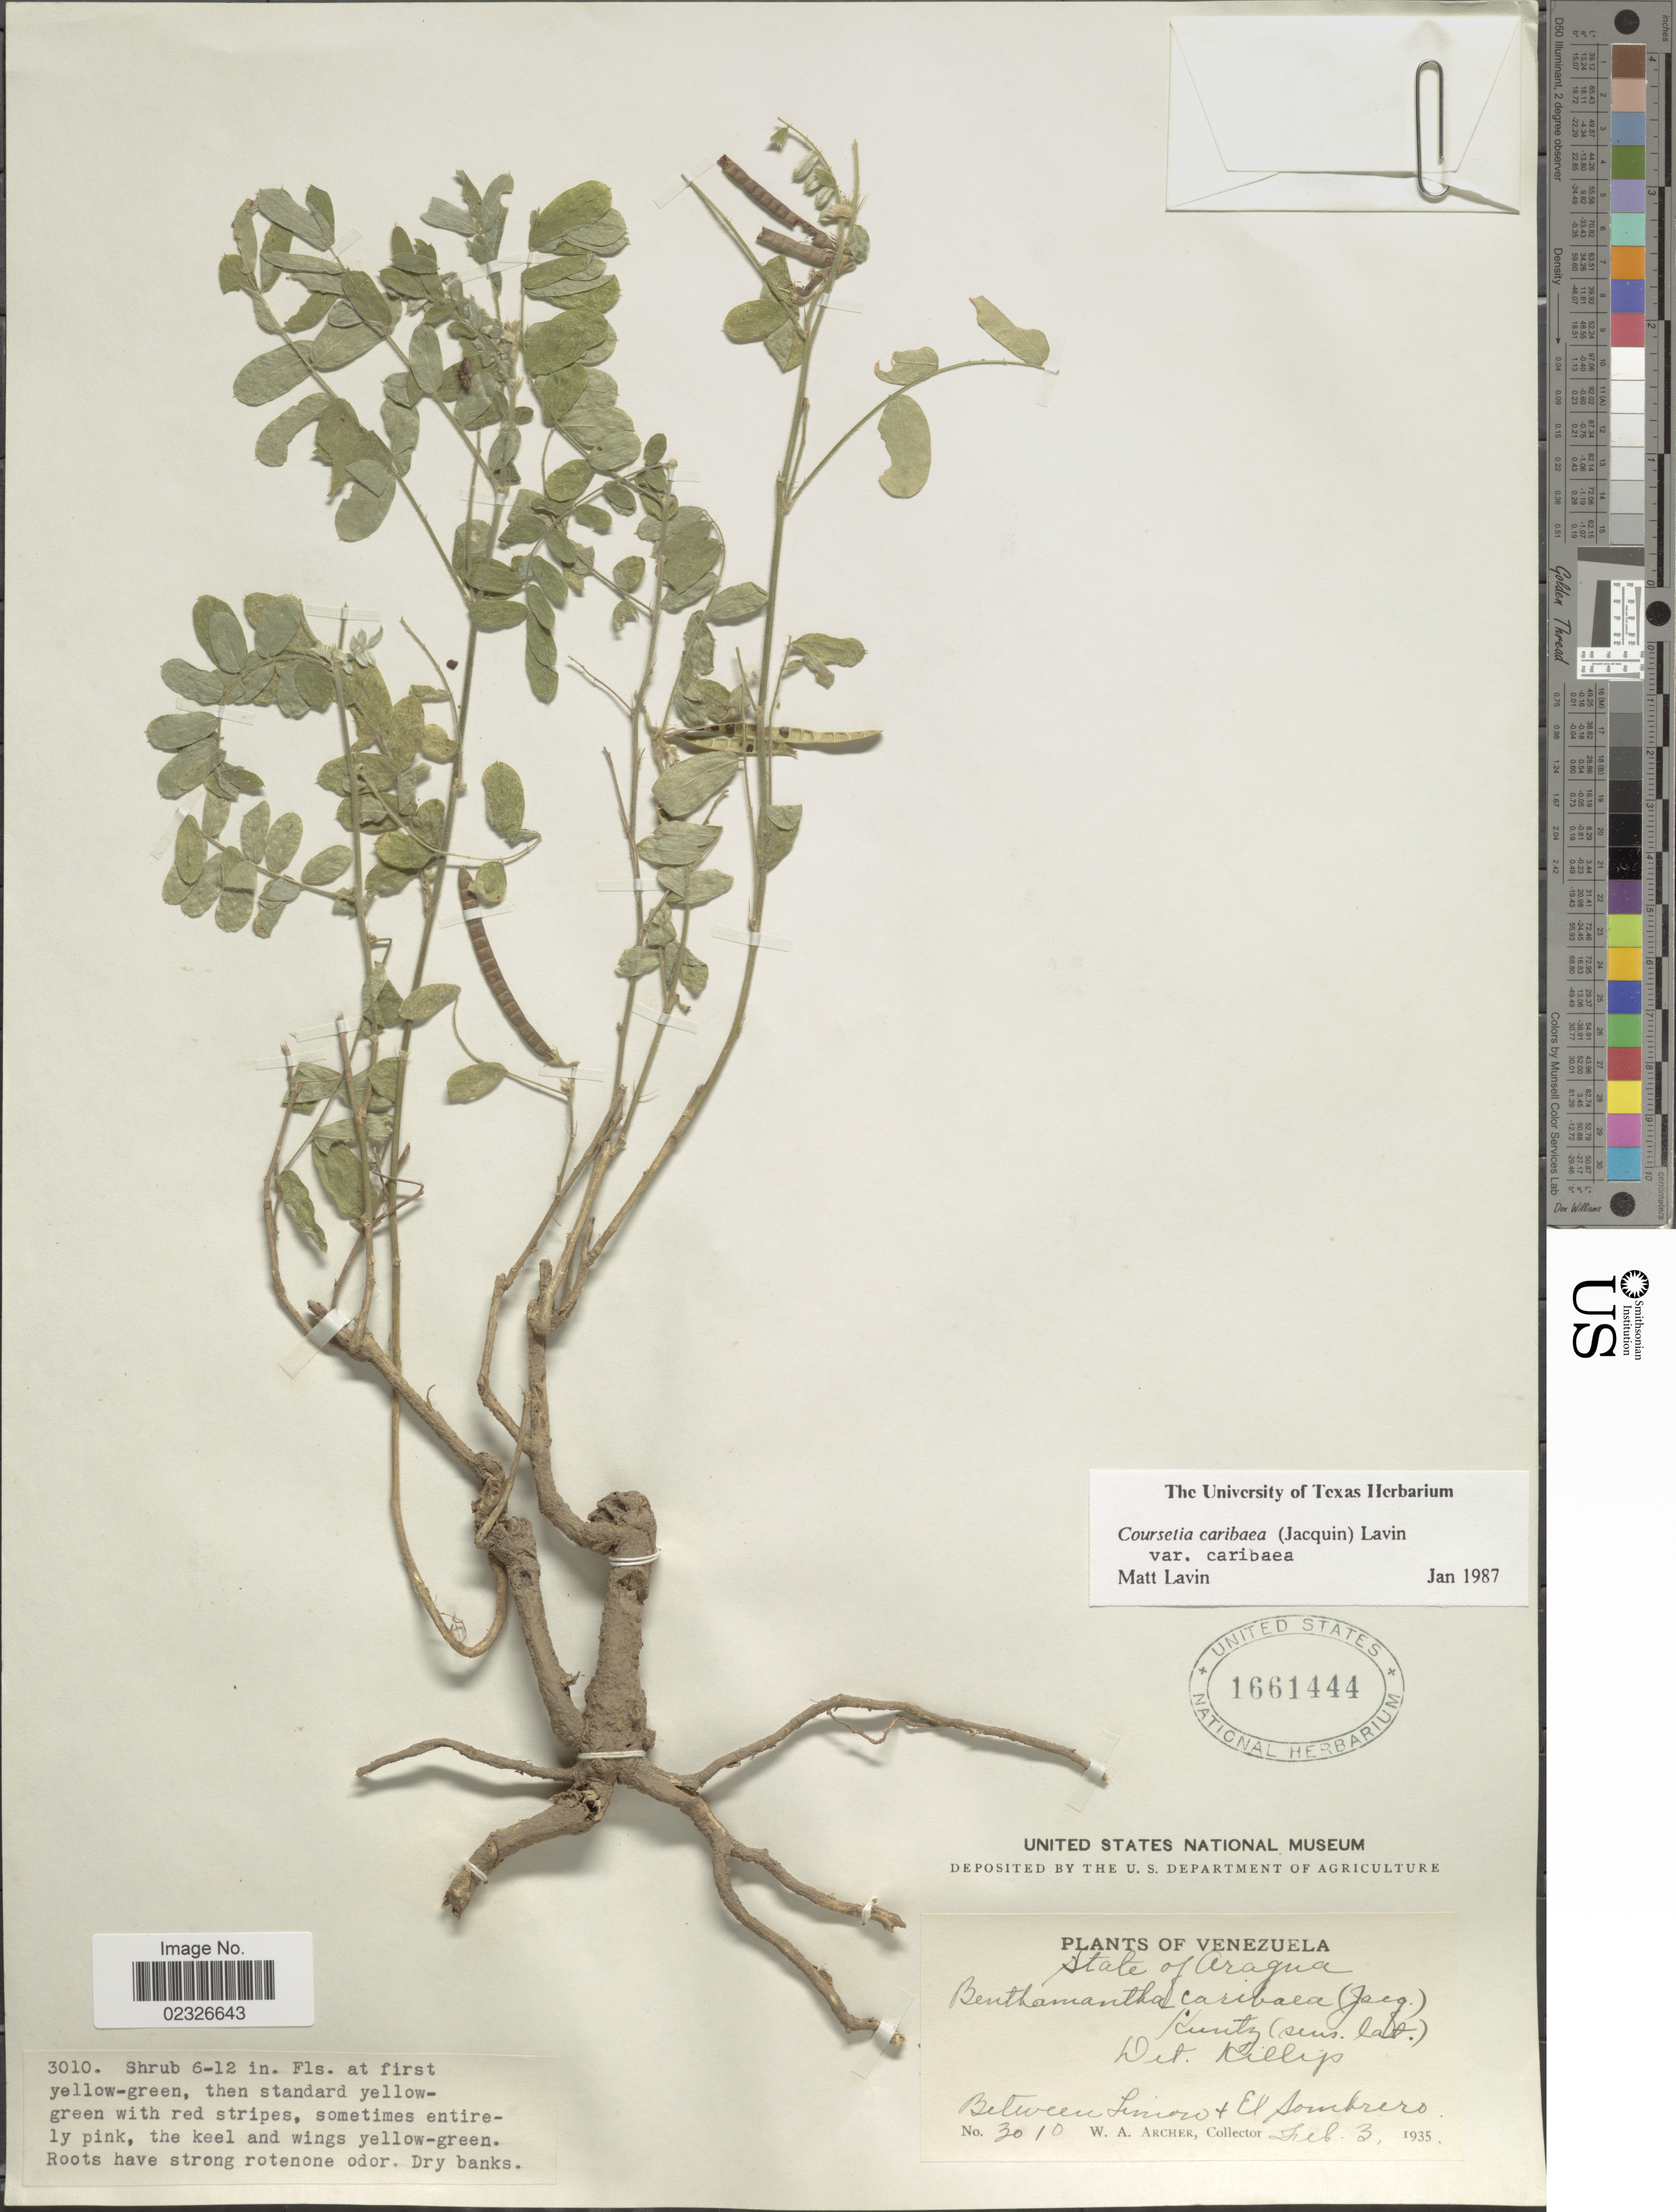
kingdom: Plantae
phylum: Tracheophyta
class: Magnoliopsida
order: Fabales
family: Fabaceae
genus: Coursetia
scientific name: Coursetia caribaea var. caribaea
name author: (Jacq.) Lavin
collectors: W. A. Archer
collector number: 3010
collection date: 1935-02-03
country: Venezuela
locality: Between Limon & El Sombrero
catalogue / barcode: US 1661444